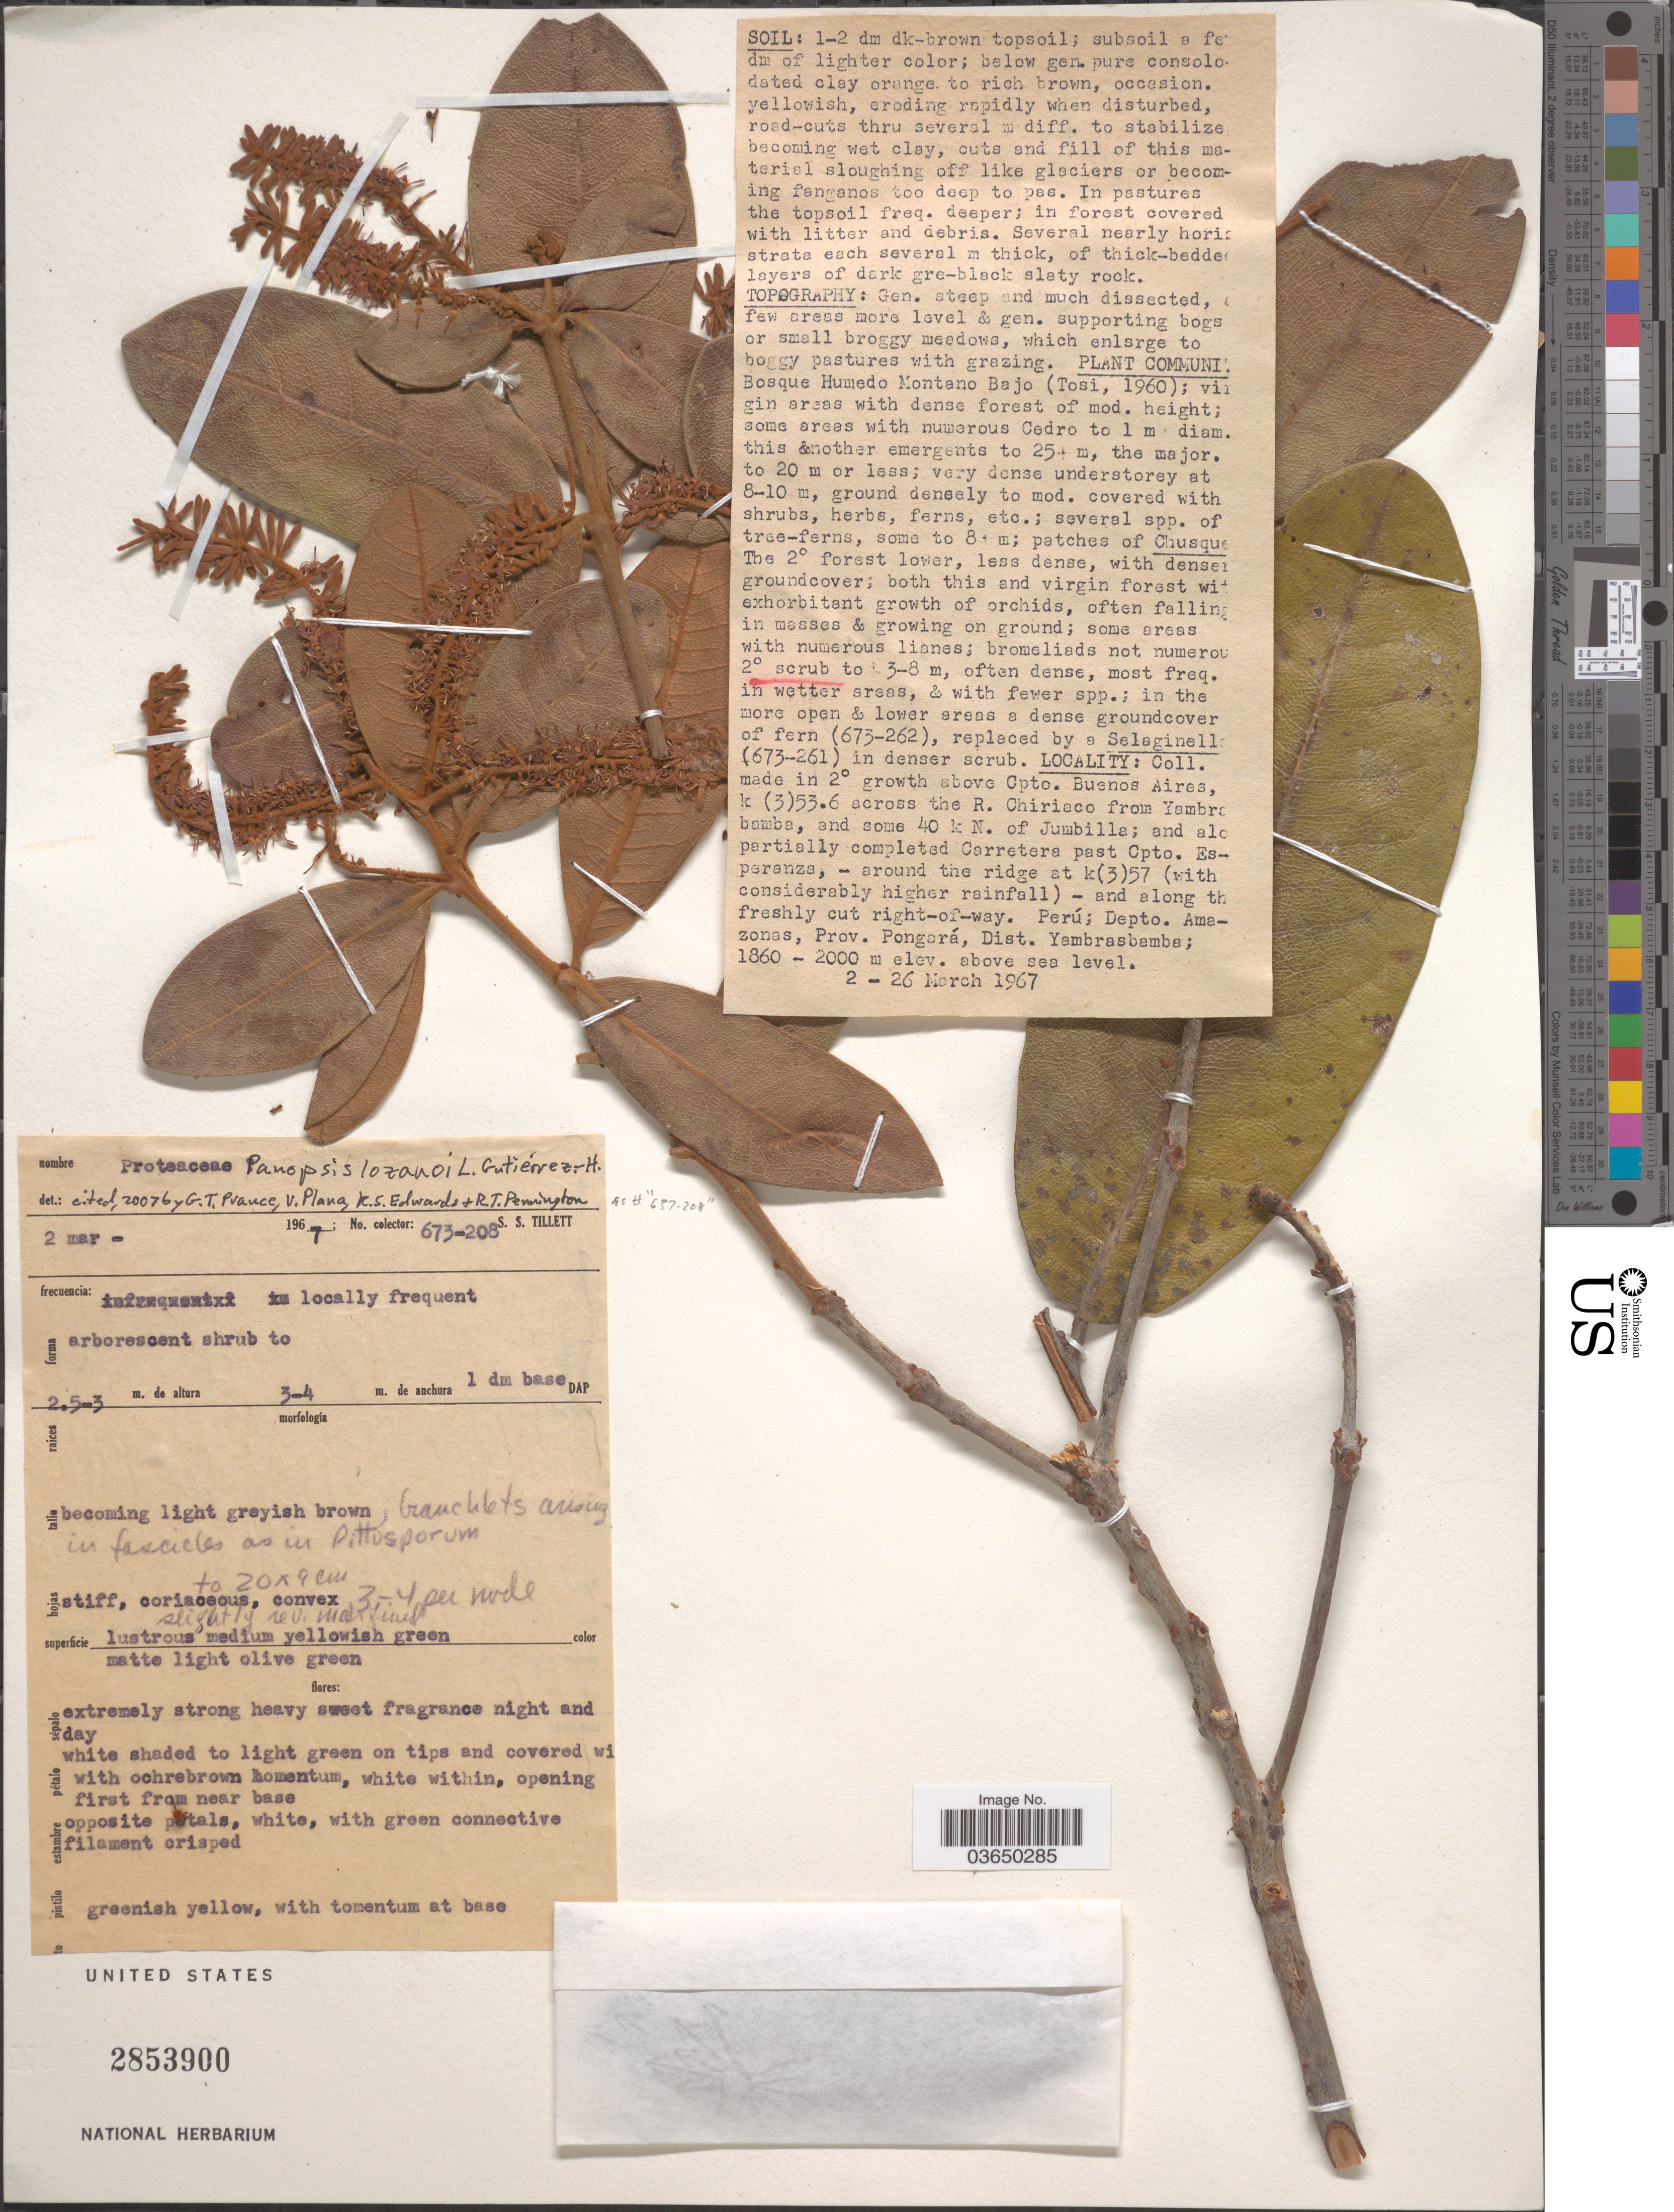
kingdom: Plantae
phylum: Tracheophyta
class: Magnoliopsida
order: Proteales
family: Proteaceae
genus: Panopsis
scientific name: Panopsis lozanoi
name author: L.E. Gut.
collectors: S. S. Tillett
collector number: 673-208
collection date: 1967-03-02/1967-03-26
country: Peru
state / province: Amazonas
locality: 2º growth above Cpto. Buenos Aires, k (3)53.6 across the R. Chiriaco from Yambrasbamba, and some 40 k N. of Jumbilla; and along partially completed Carretera past Cpto. Esperanza, - around the ridge at k (3)57 (with considerably higher rainfall) - and along the freshly cut right-of-the-way, Dist. Yambrasbamba, Prov. Pongará, Depto. Amazonas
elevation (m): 1860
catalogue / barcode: US 2853900